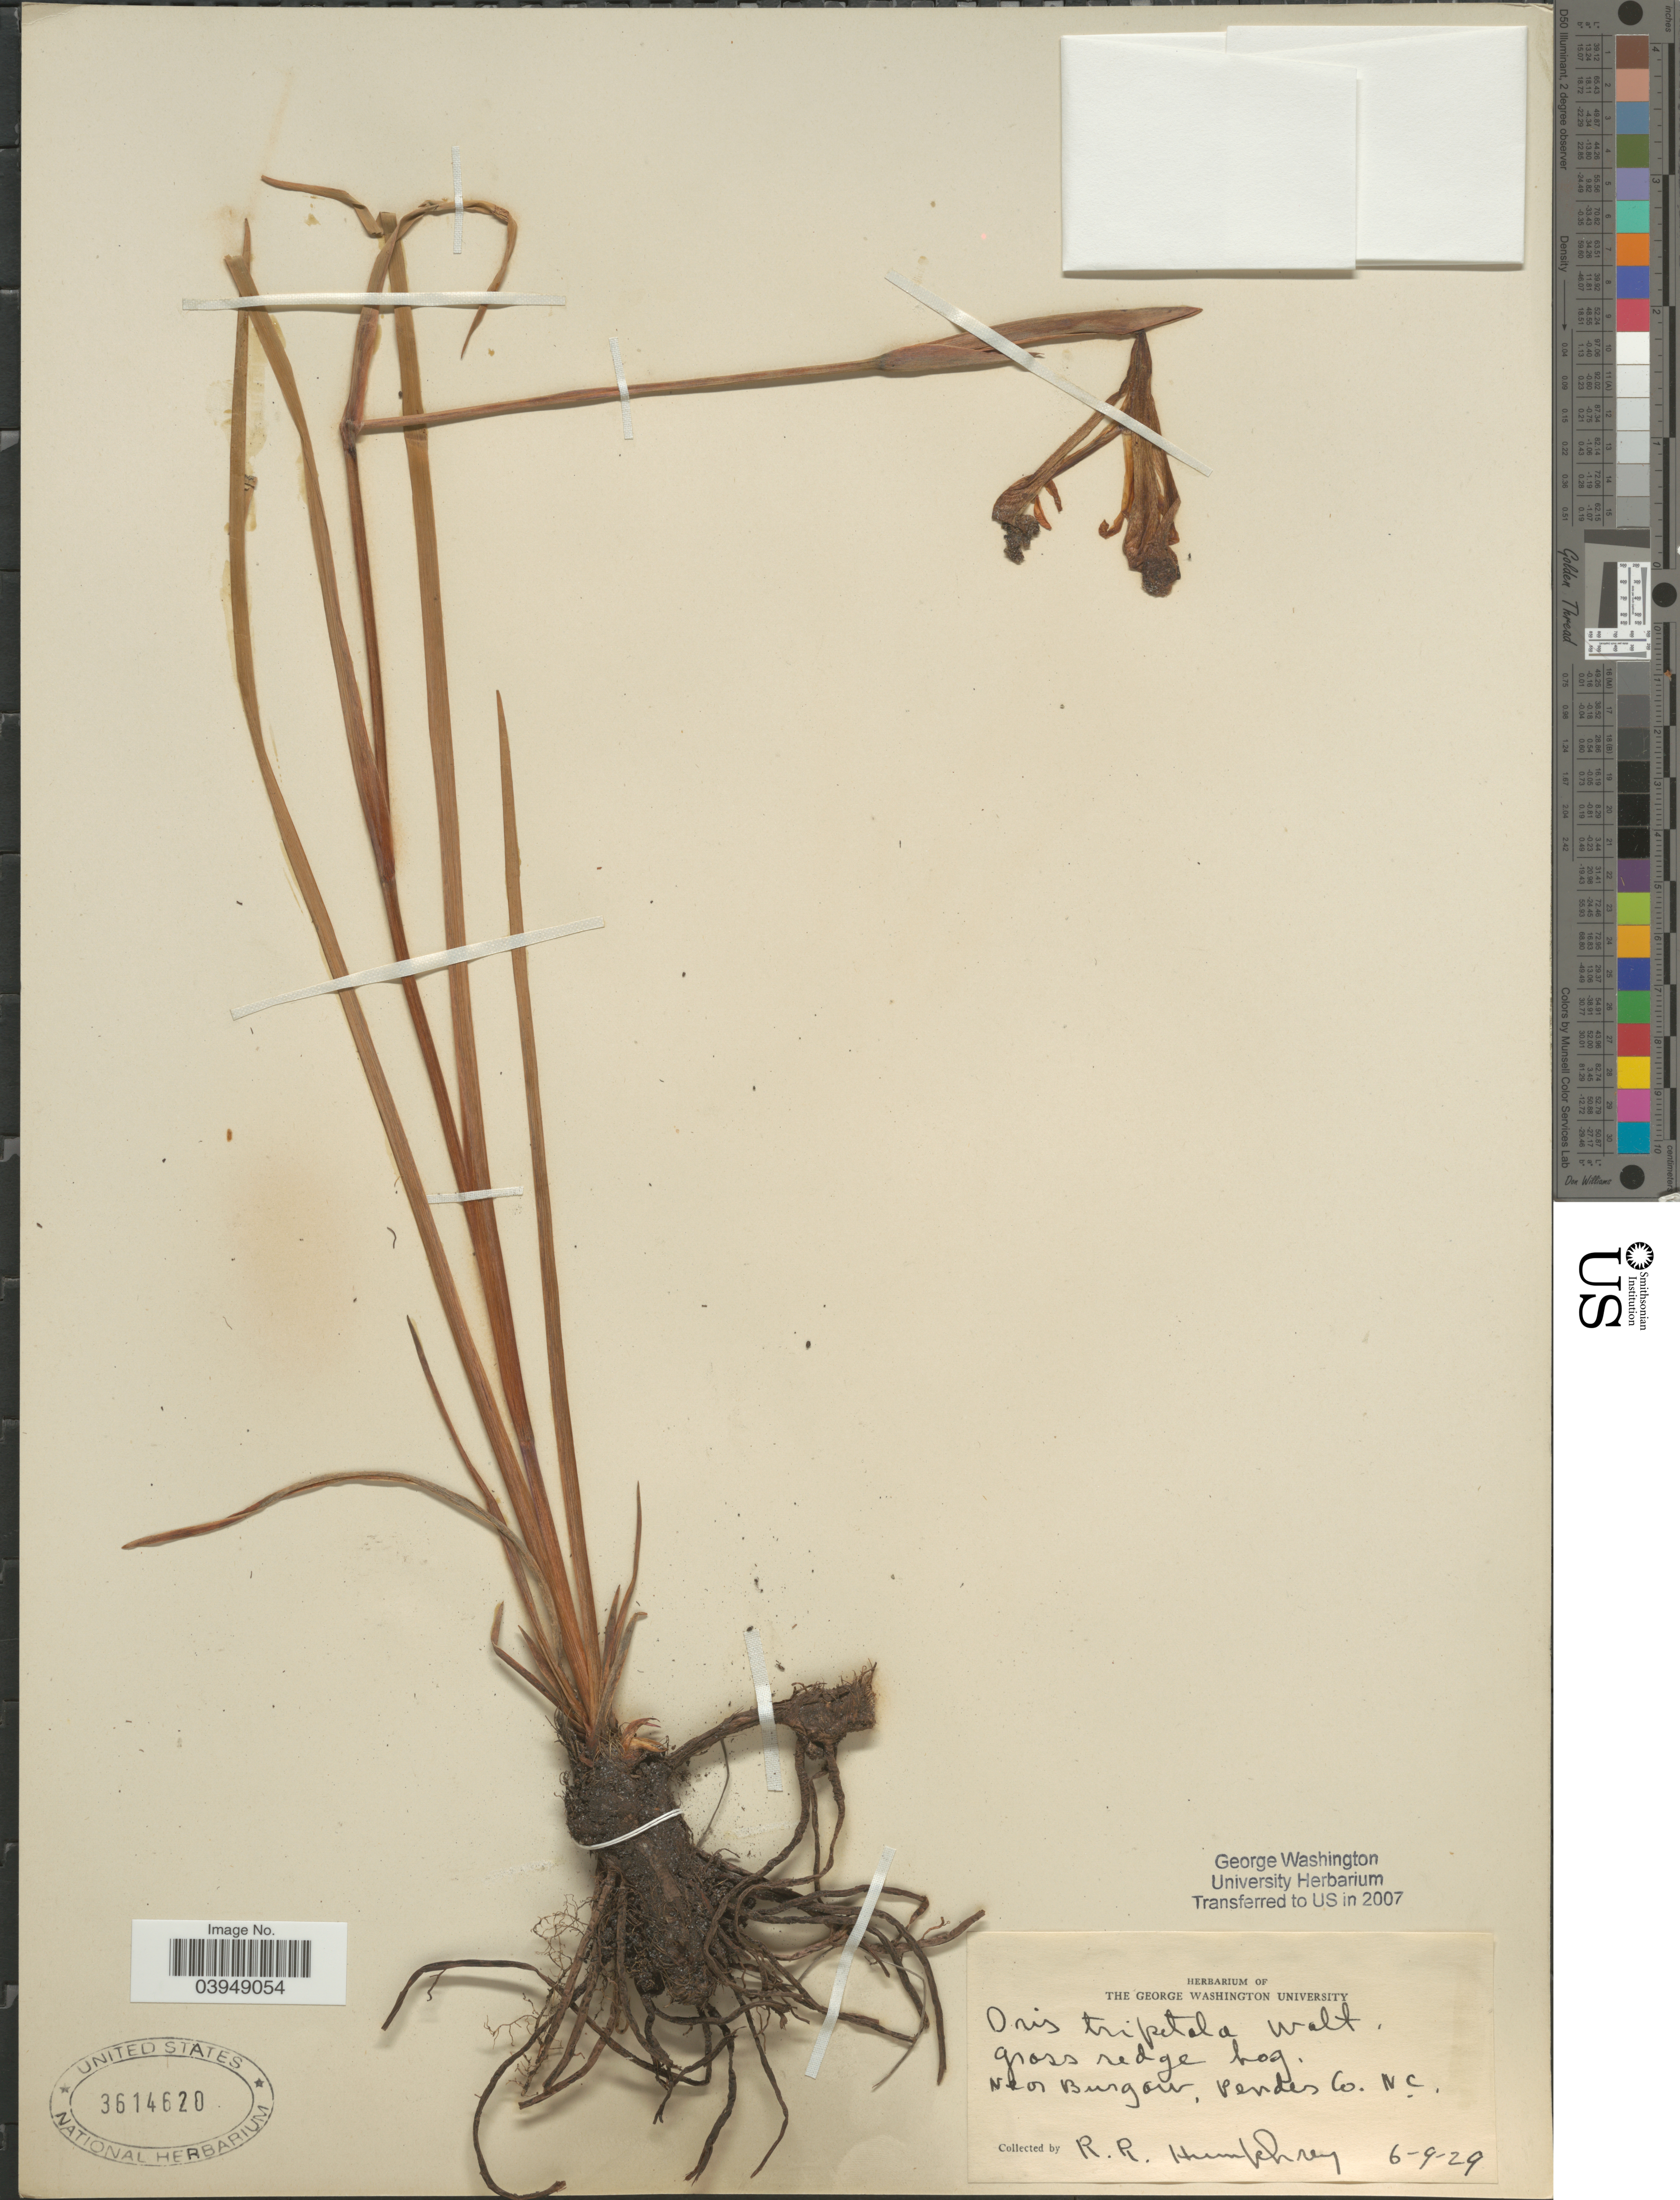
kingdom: Plantae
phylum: Tracheophyta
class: Liliopsida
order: Asparagales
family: Iridaceae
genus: Iris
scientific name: Iris tridentata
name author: Pursh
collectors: R. Humphrey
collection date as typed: Transcribed d/m/y: 9/6/29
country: United States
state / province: North Carolina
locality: Ne of Burgou, Pendes Co.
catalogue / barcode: US 3614620